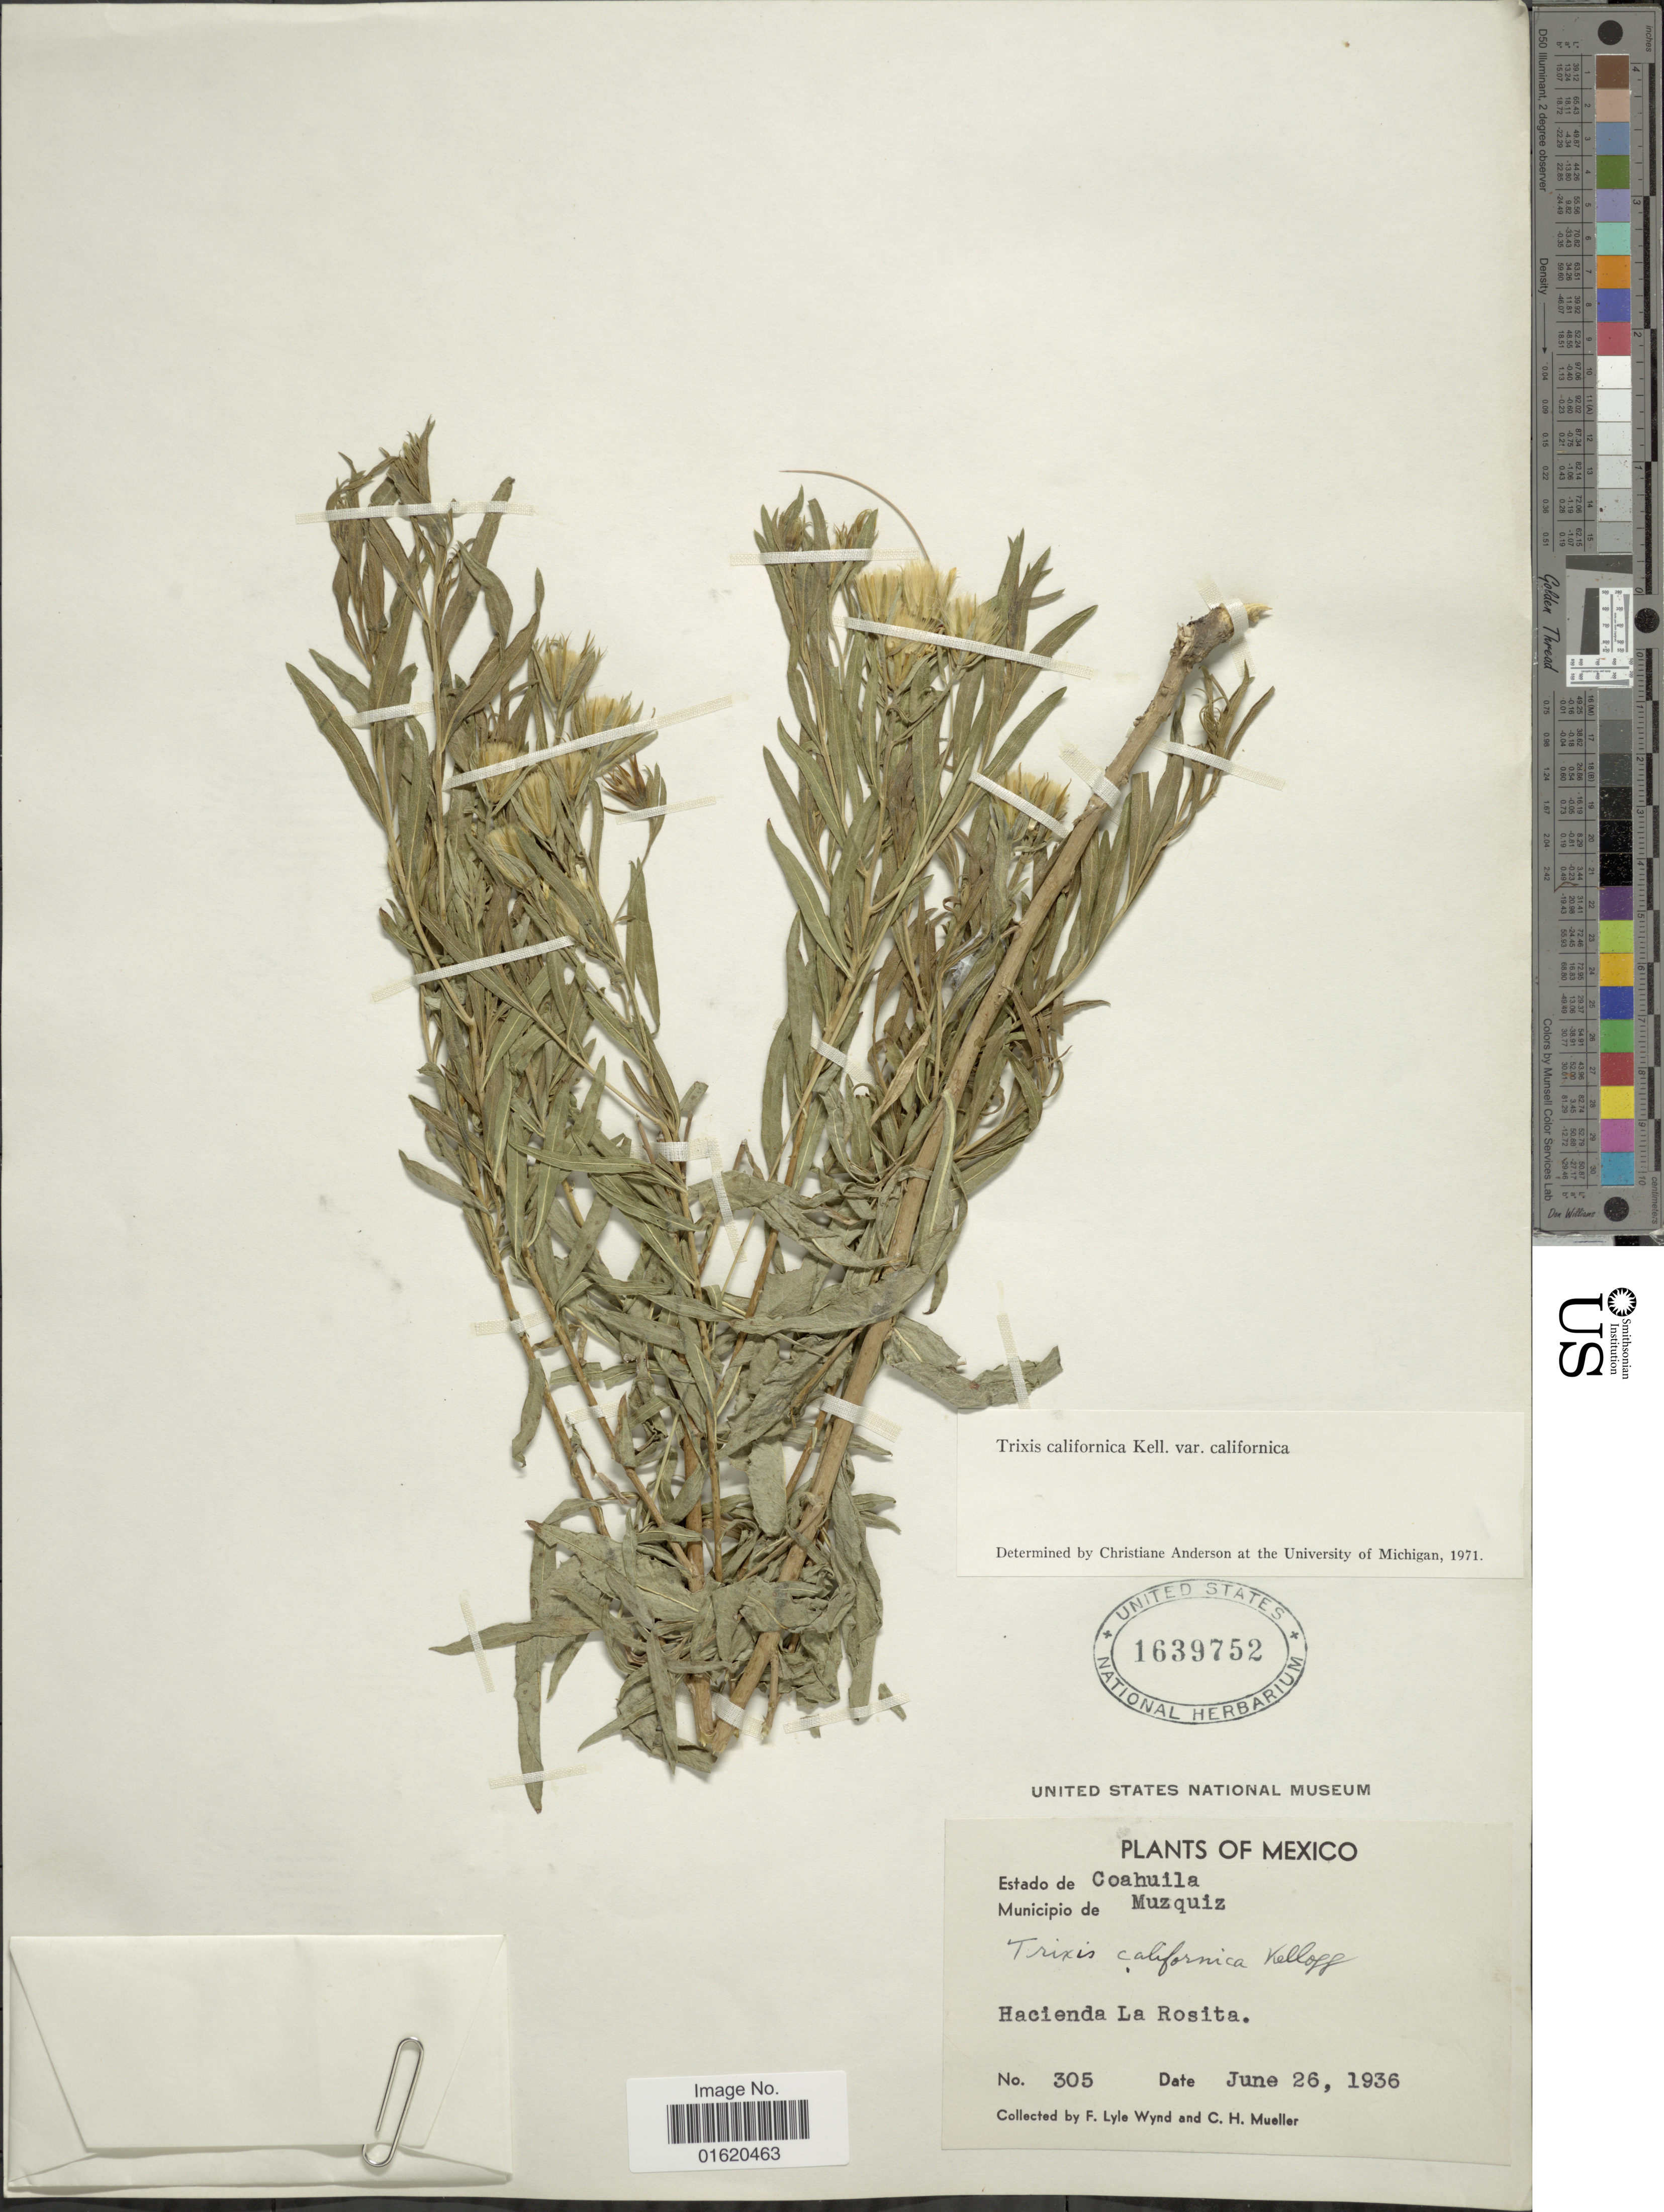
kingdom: Plantae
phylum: Tracheophyta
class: Magnoliopsida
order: Asterales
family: Asteraceae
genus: Trixis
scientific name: Trixis californica var. californica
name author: Kellogg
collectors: F. L. Wynd & C. H. Mueller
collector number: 305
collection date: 1936-06-26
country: Mexico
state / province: Coahuila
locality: Municipio de Muzquiz, Hacienda La Rosita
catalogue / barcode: US 1639752